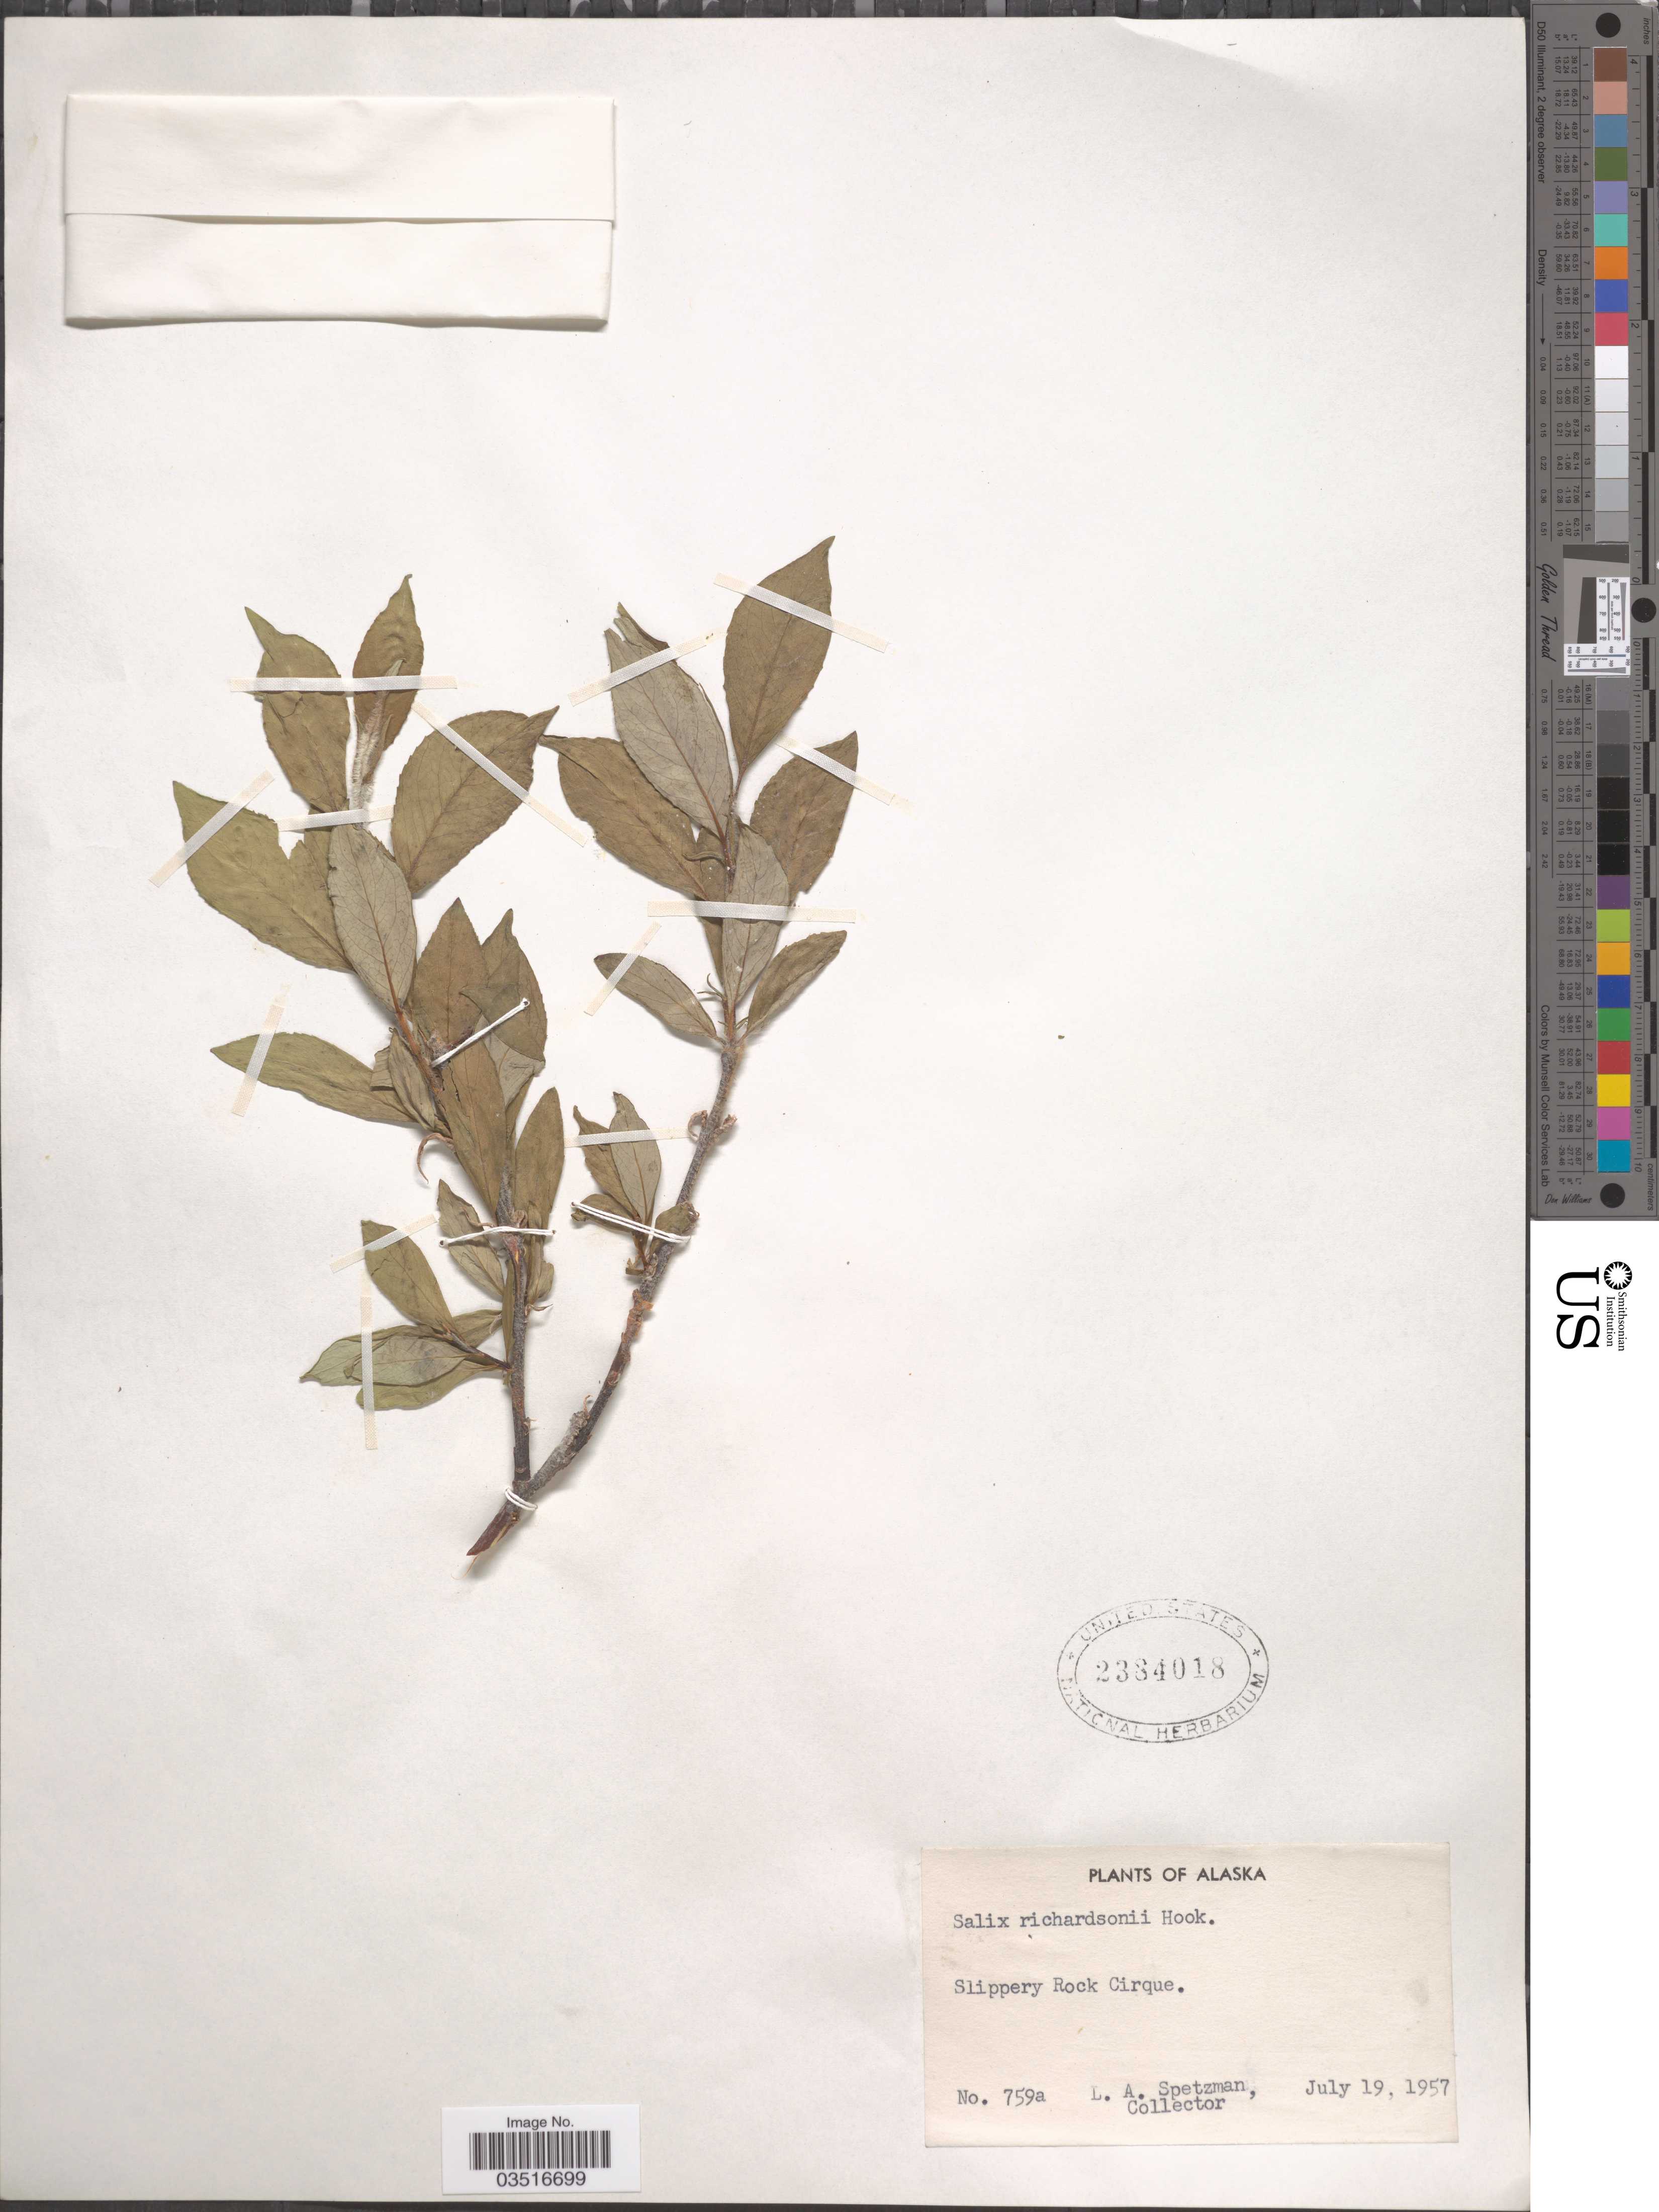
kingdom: Plantae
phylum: Tracheophyta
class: Magnoliopsida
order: Malpighiales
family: Salicaceae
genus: Salix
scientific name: Salix richardsonii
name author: Hook.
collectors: L. Spetzman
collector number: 759a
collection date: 1957-07-19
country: United States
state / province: Alaska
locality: Slippery Rock Cirque.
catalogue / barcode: US 2384018